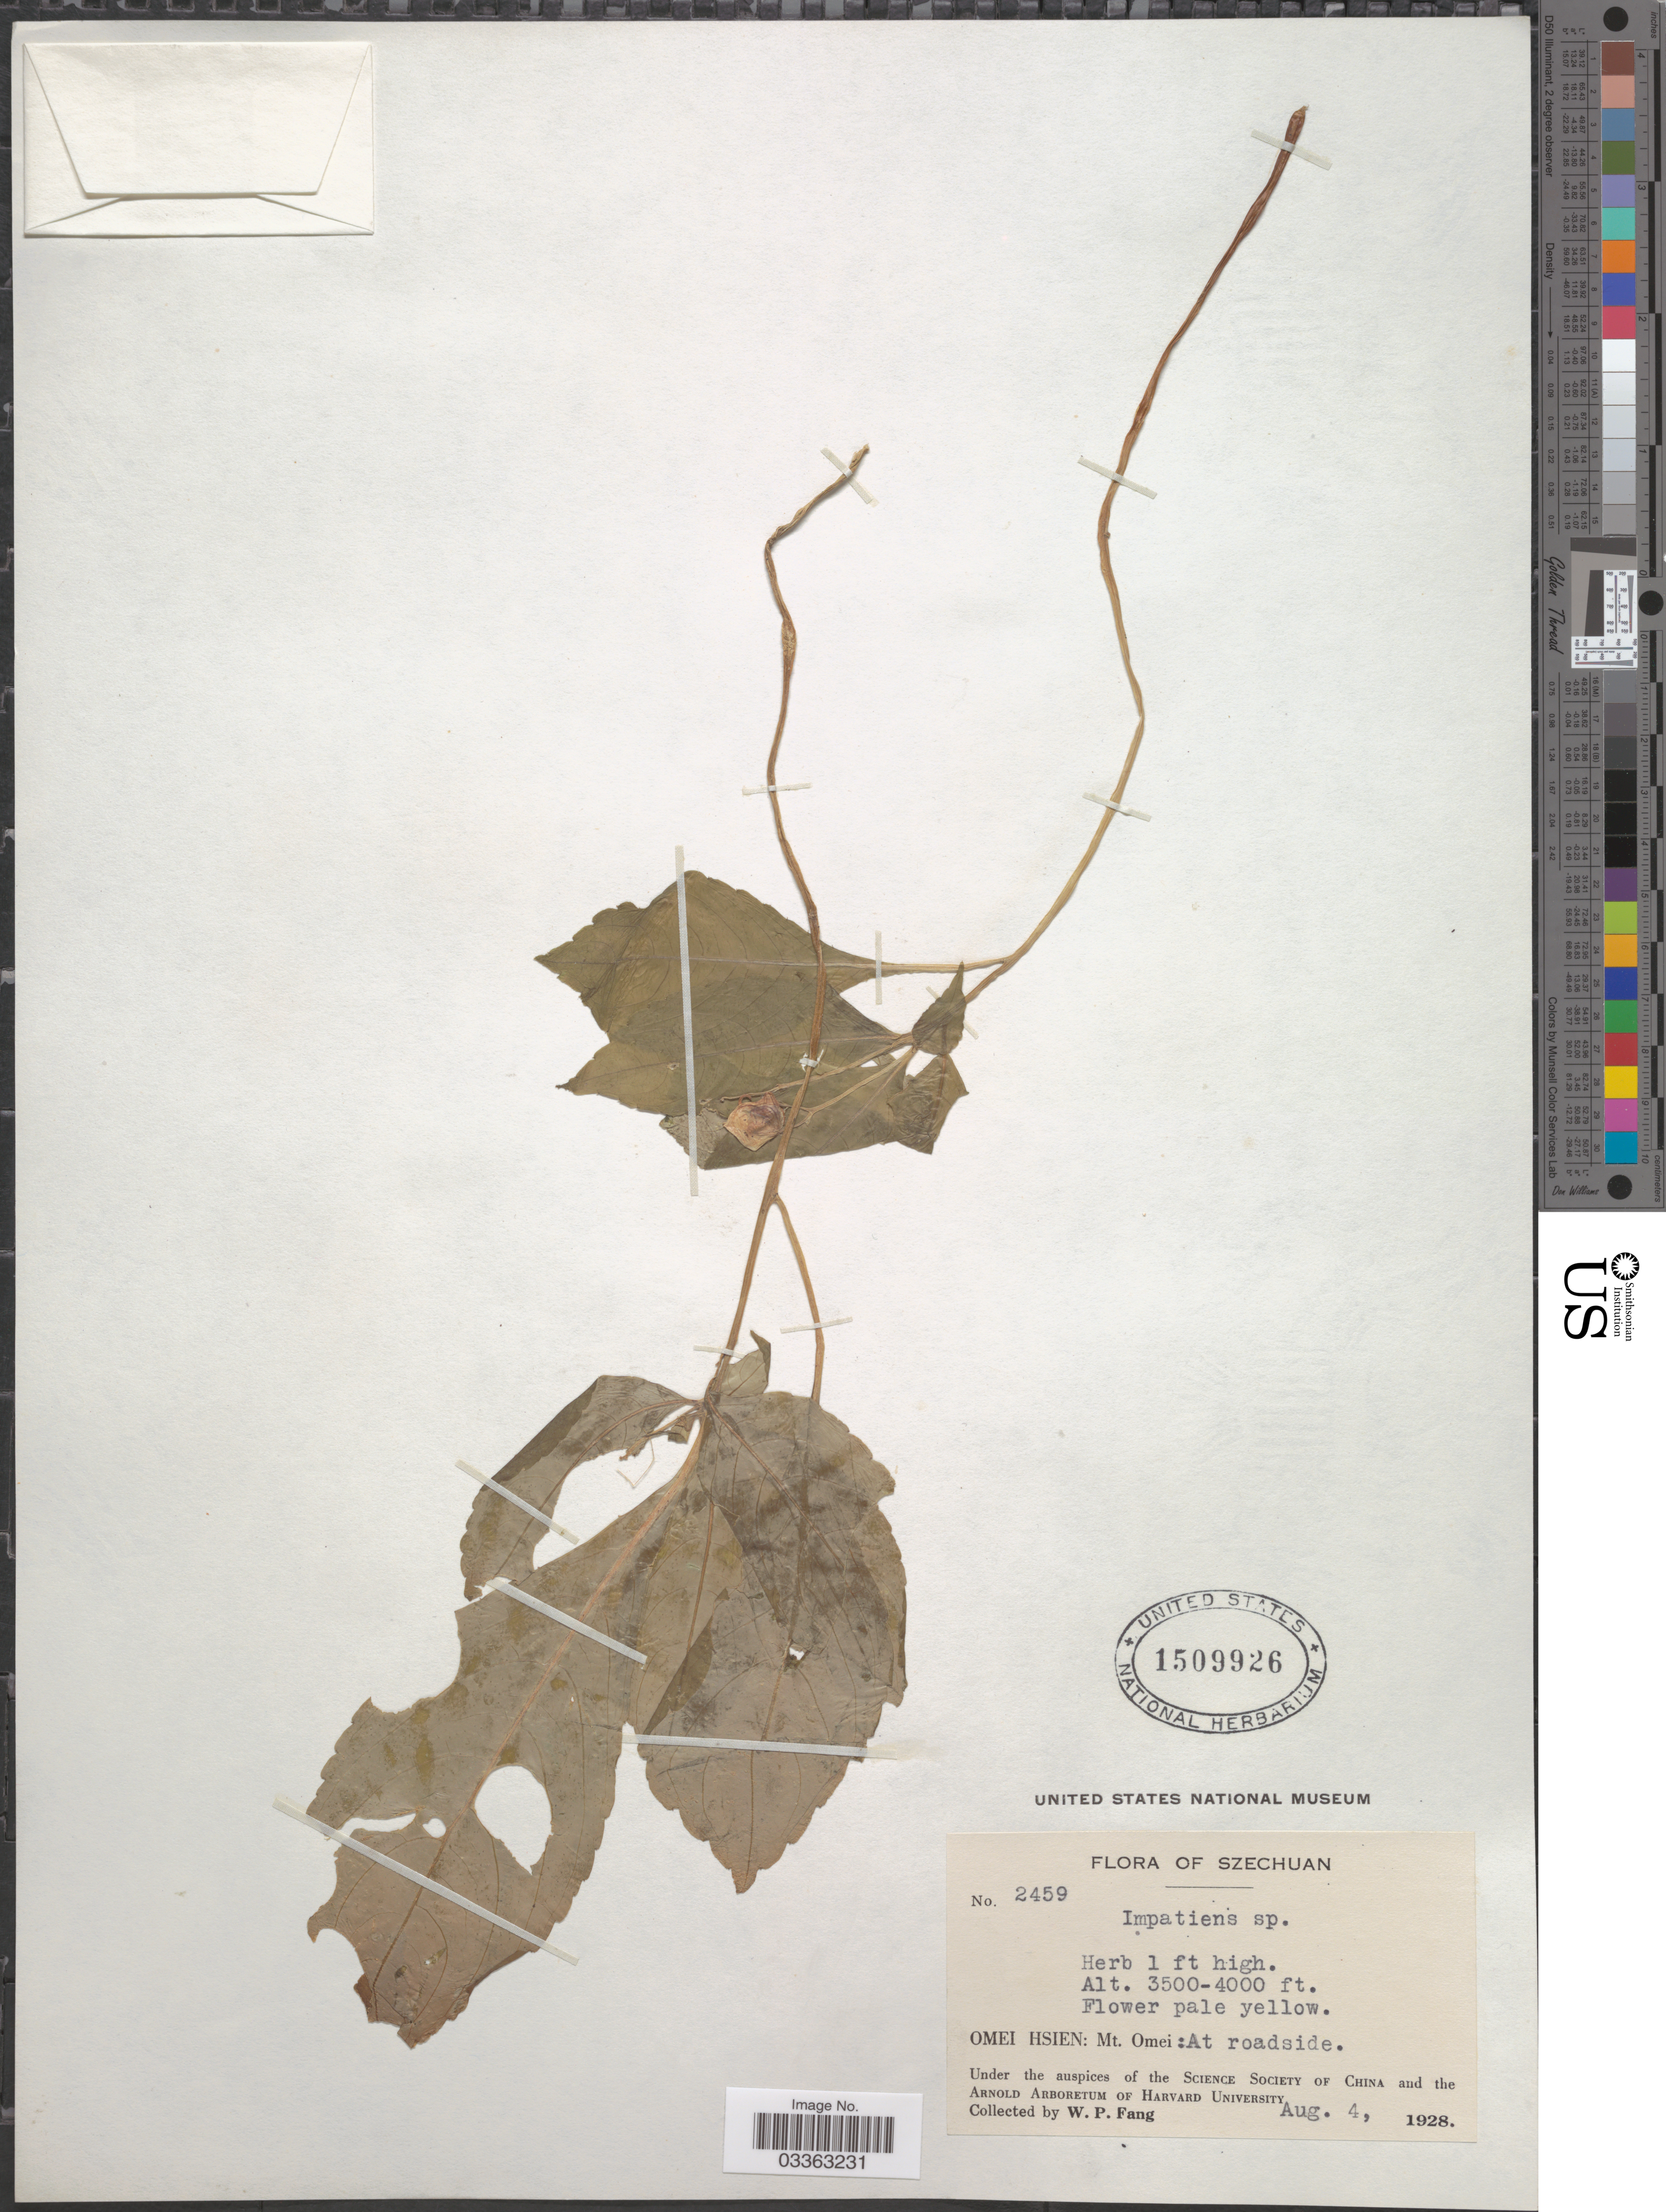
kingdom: Plantae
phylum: Tracheophyta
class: Magnoliopsida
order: Ericales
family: Balsaminaceae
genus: Impatiens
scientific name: Impatiens sp.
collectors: W. P. Fang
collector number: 2459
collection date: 1928-08-04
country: China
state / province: Sichuan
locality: Szechuan. Omei Hsien: Mt. Omei.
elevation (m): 1067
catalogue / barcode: US 1509926